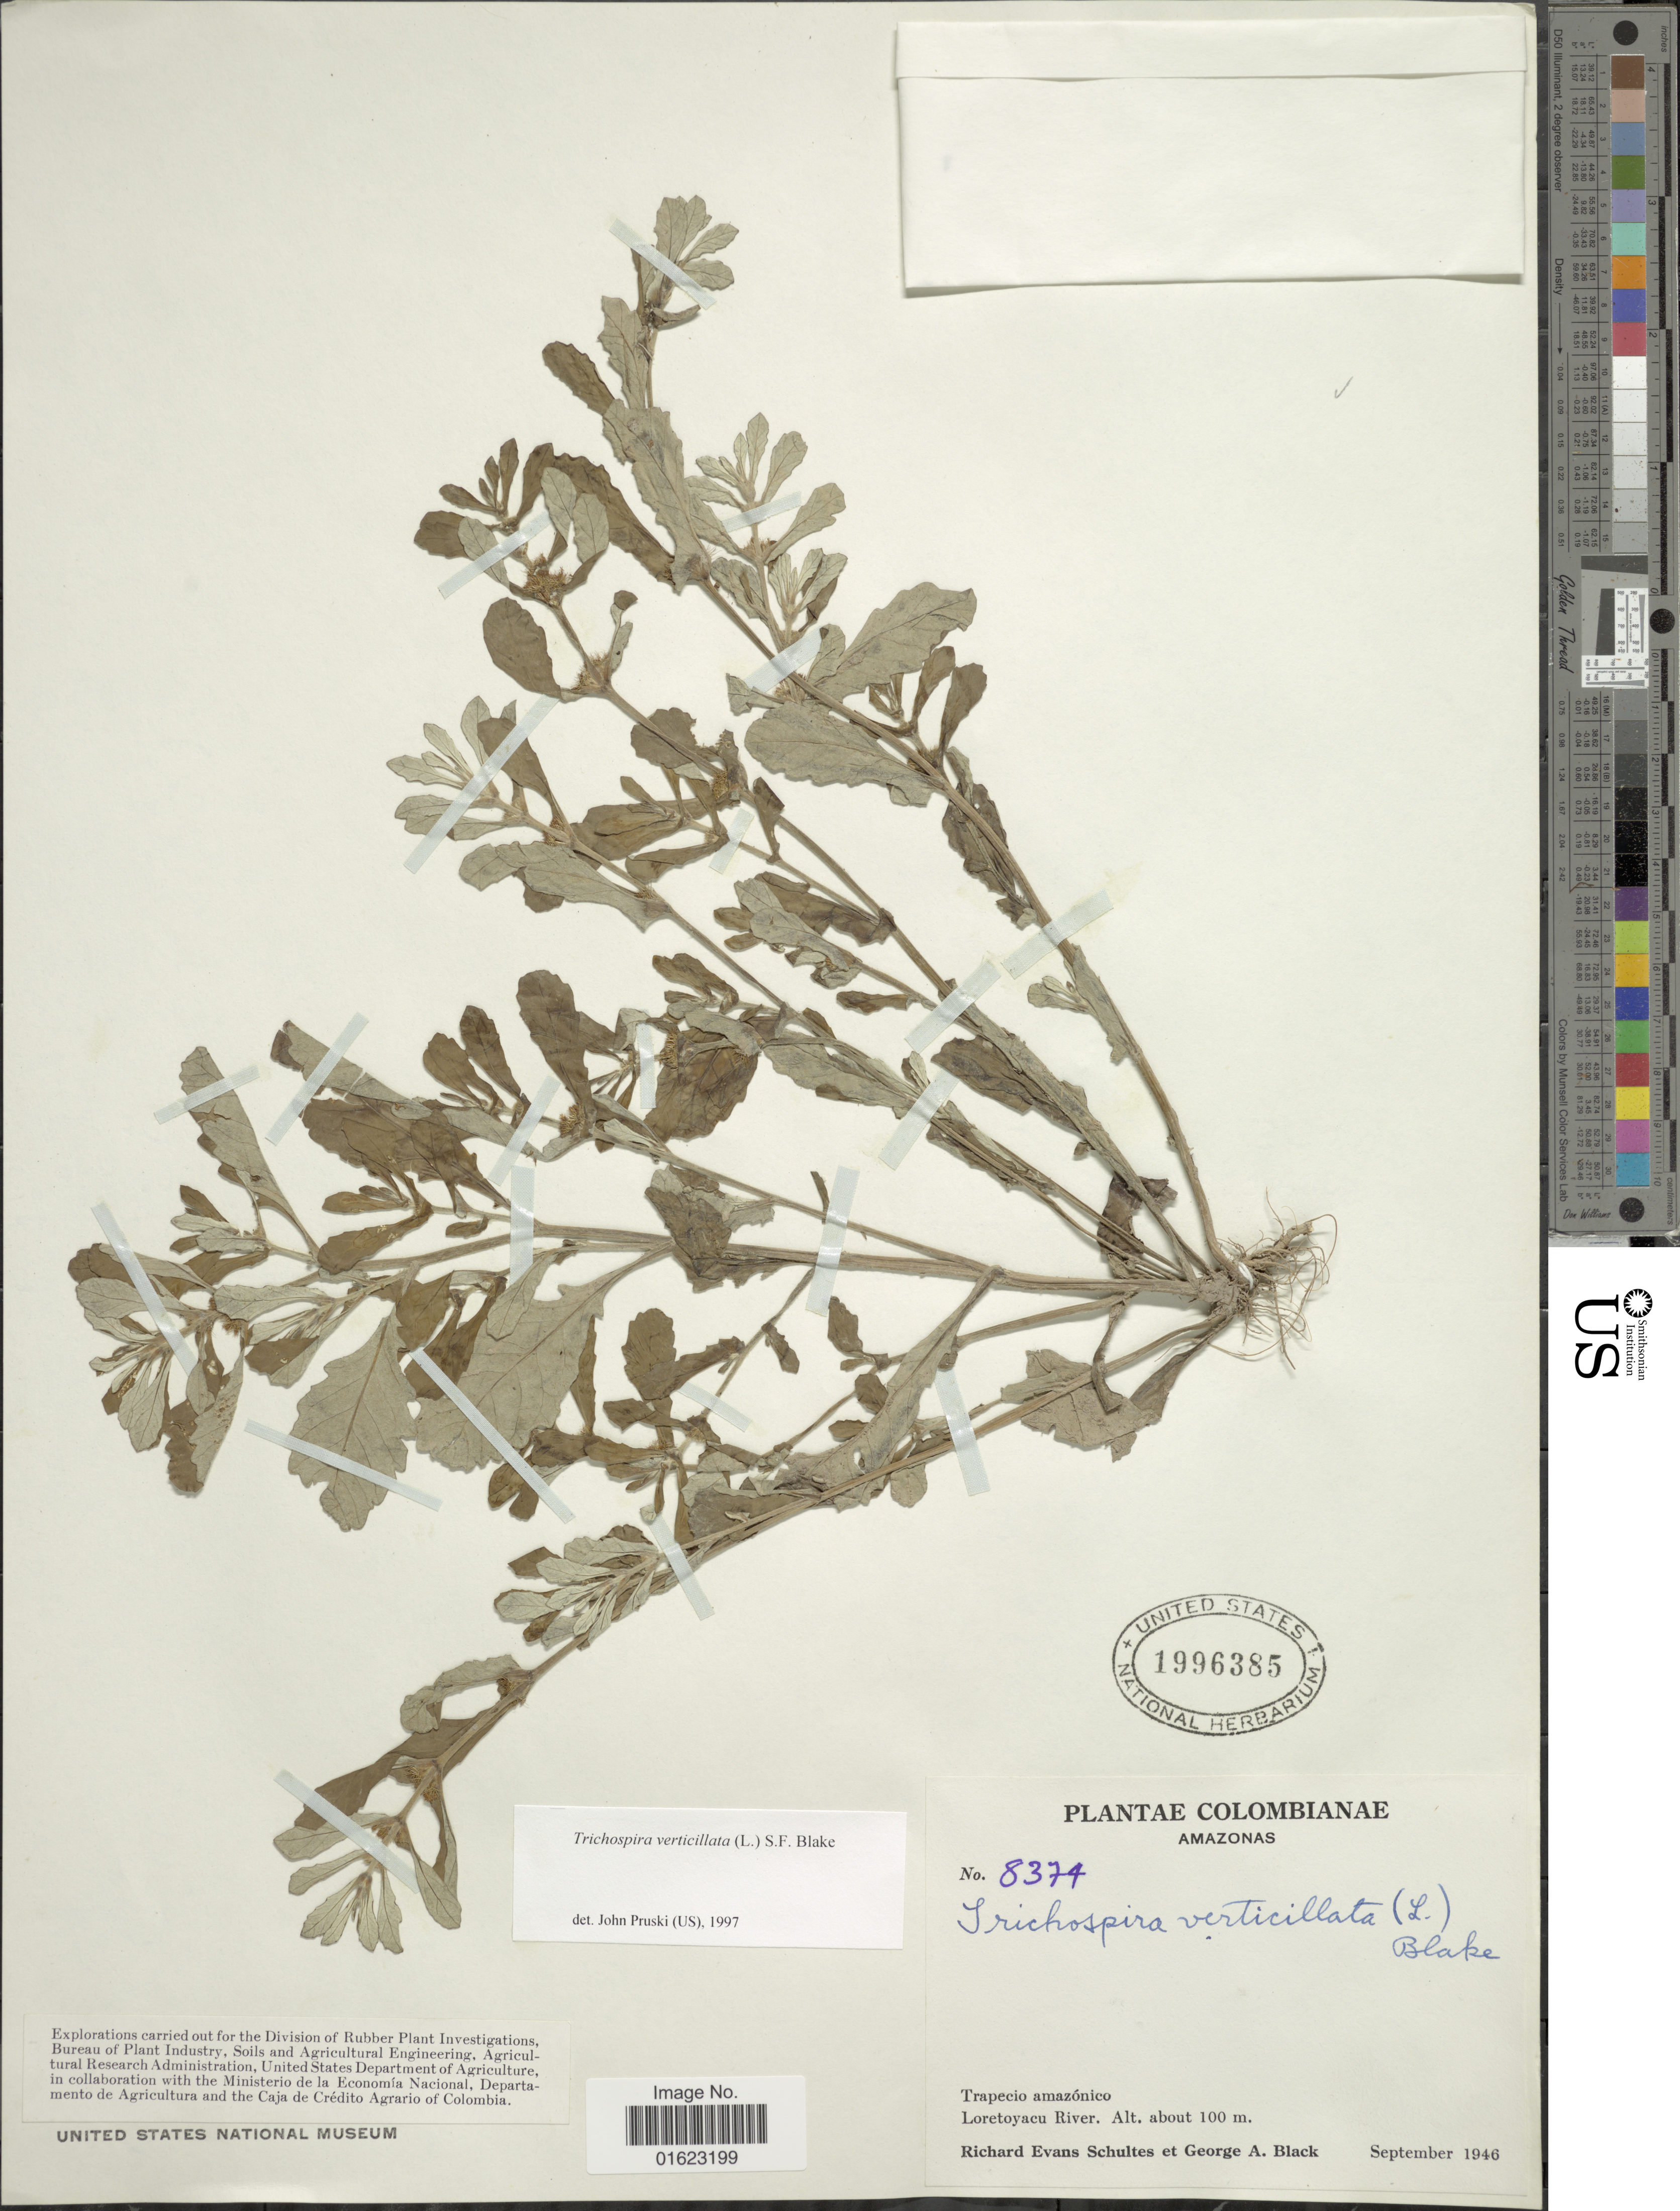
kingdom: Plantae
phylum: Tracheophyta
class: Magnoliopsida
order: Asterales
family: Asteraceae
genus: Trichospira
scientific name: Trichospira verticillata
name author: (L.) S.F. Blake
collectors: R. E. Schultes & G. A. Black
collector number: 83474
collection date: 1946-09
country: Colombia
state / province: Amazônas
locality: Colombianae, Amazonas. Trapecio amazonico. Loretoyacu River.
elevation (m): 100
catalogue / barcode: US 1996385